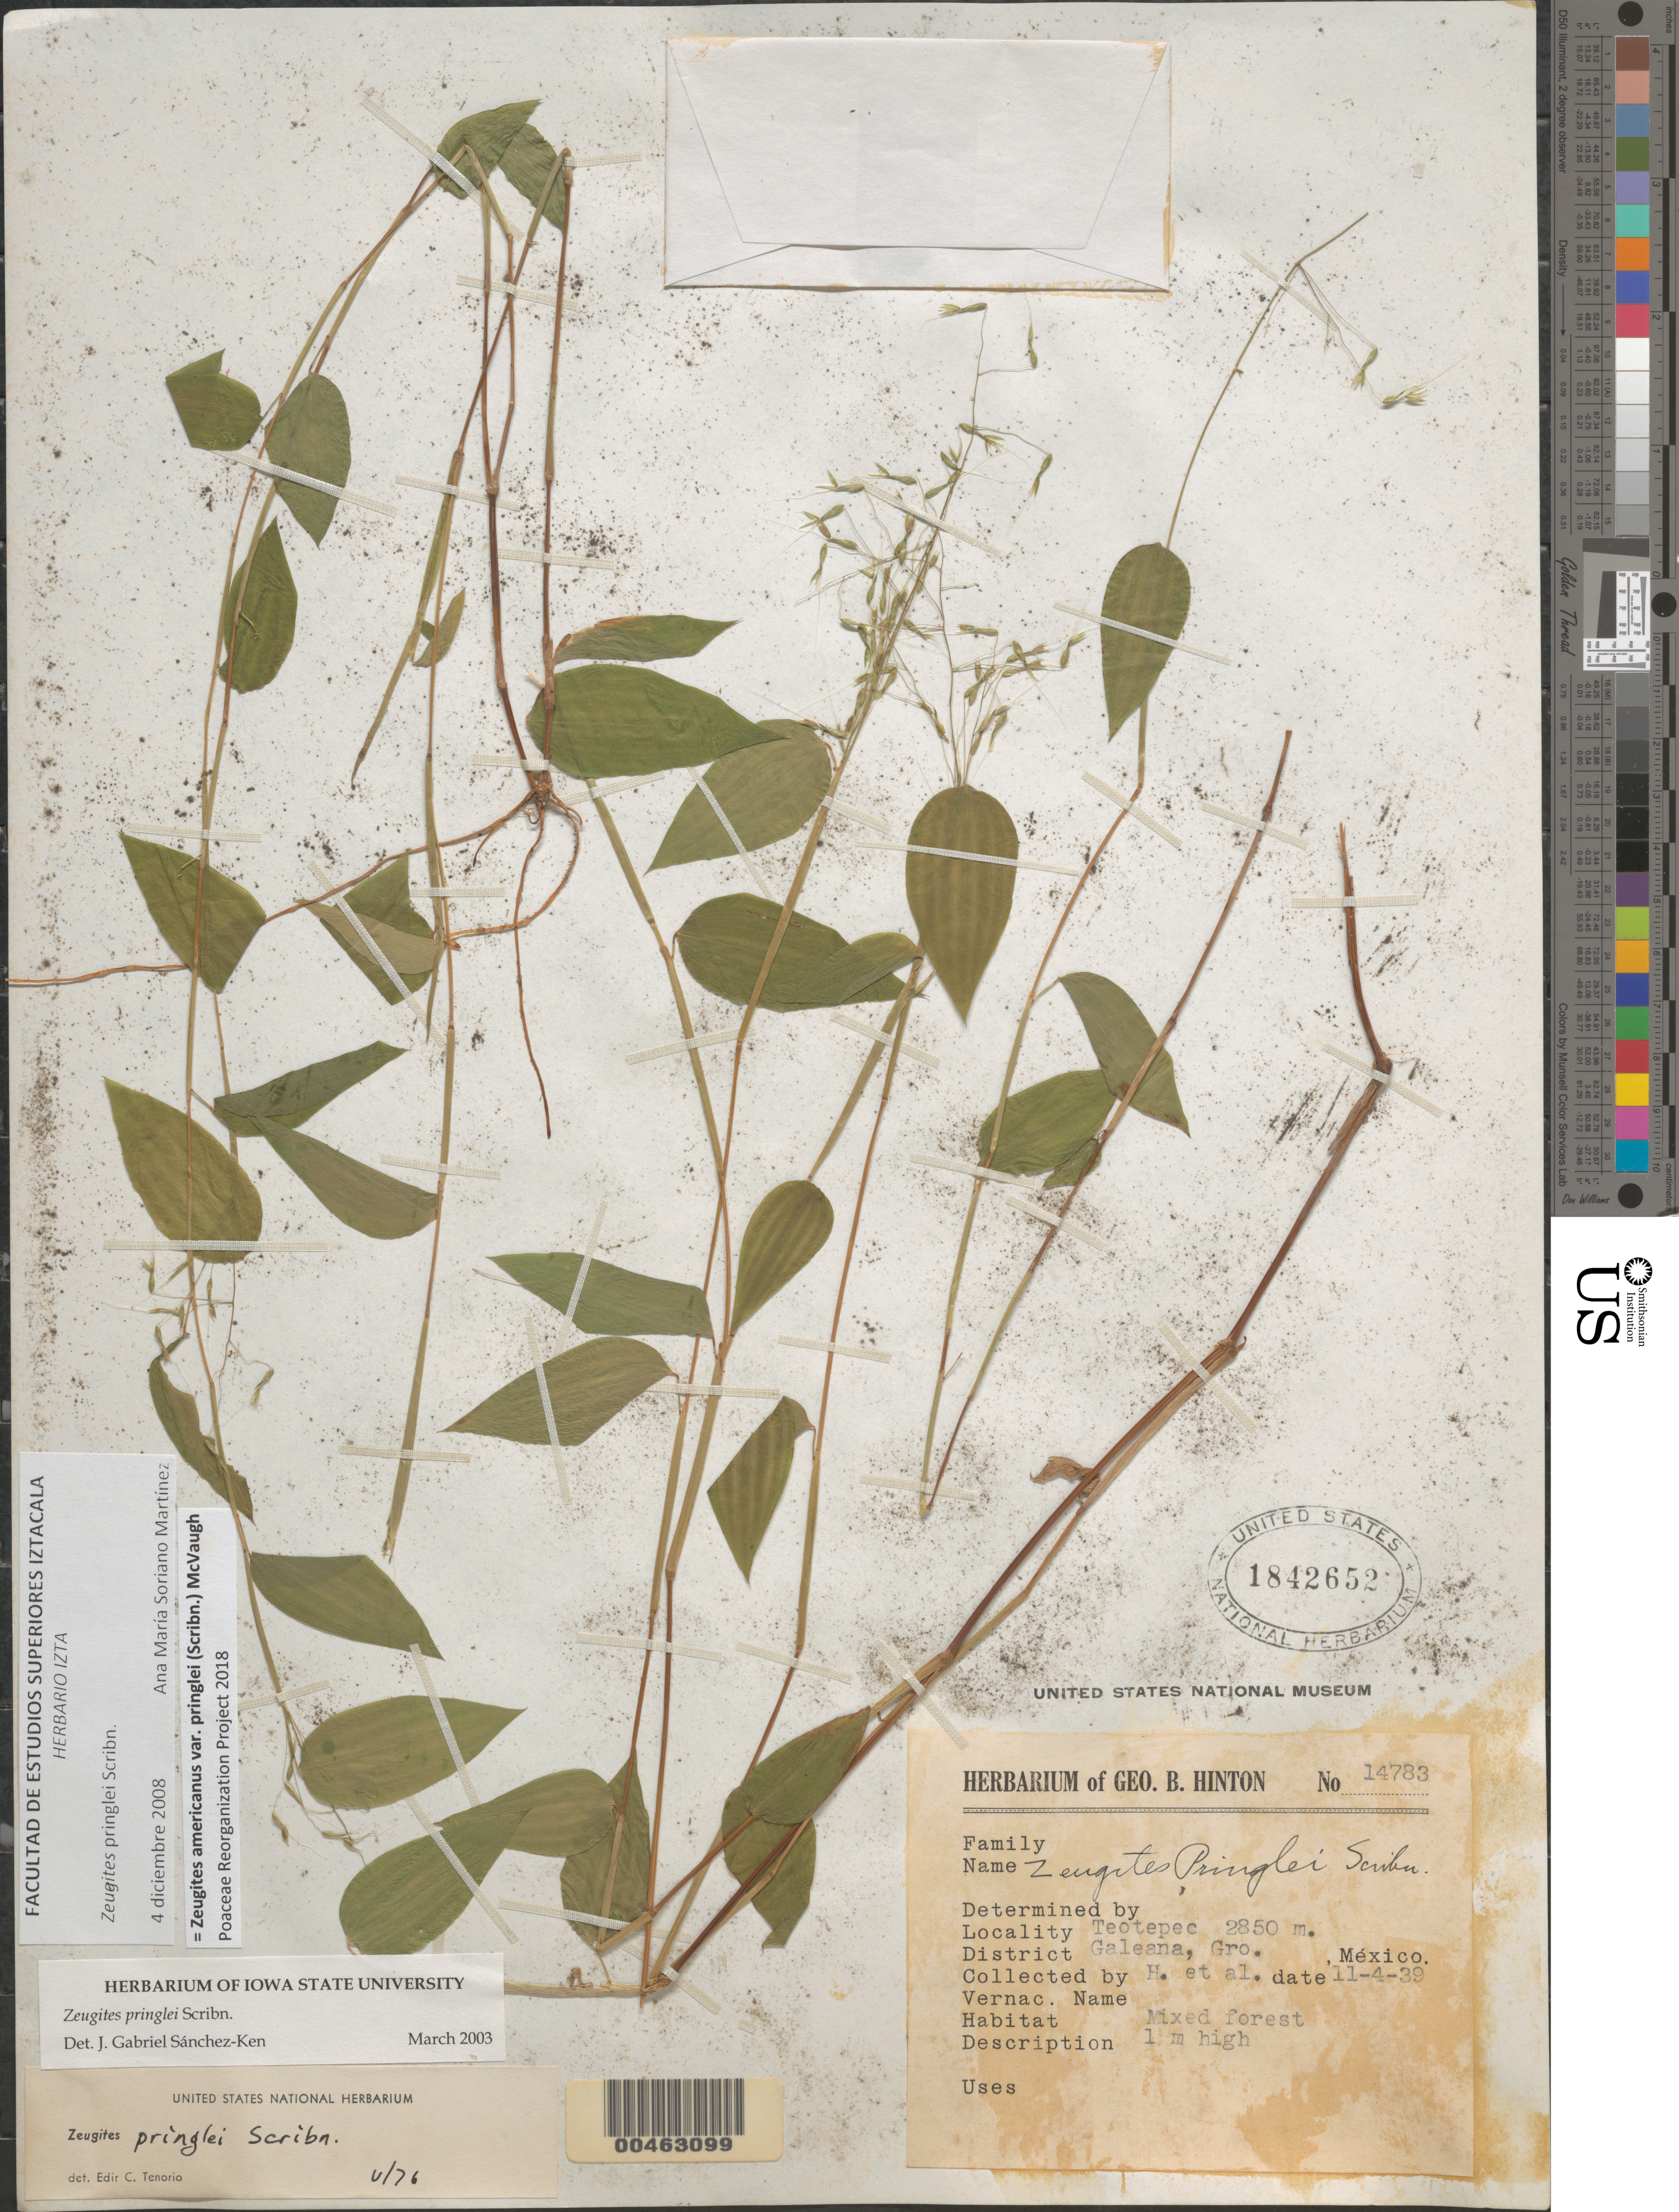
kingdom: Plantae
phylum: Tracheophyta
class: Liliopsida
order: Poales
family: Poaceae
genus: Zeugites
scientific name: Zeugites americanus var. pringlei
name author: (Scribn.) McVaugh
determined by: Poaceae Reorganization Project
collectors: G. B. Hinton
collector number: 14783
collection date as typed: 11 Apr 1939 to 4 Nov 1939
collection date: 1939-04-11/1939-11-04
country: Mexico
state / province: Guerrero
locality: Teotepec, Galeana Dist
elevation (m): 2850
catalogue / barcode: US 1842652